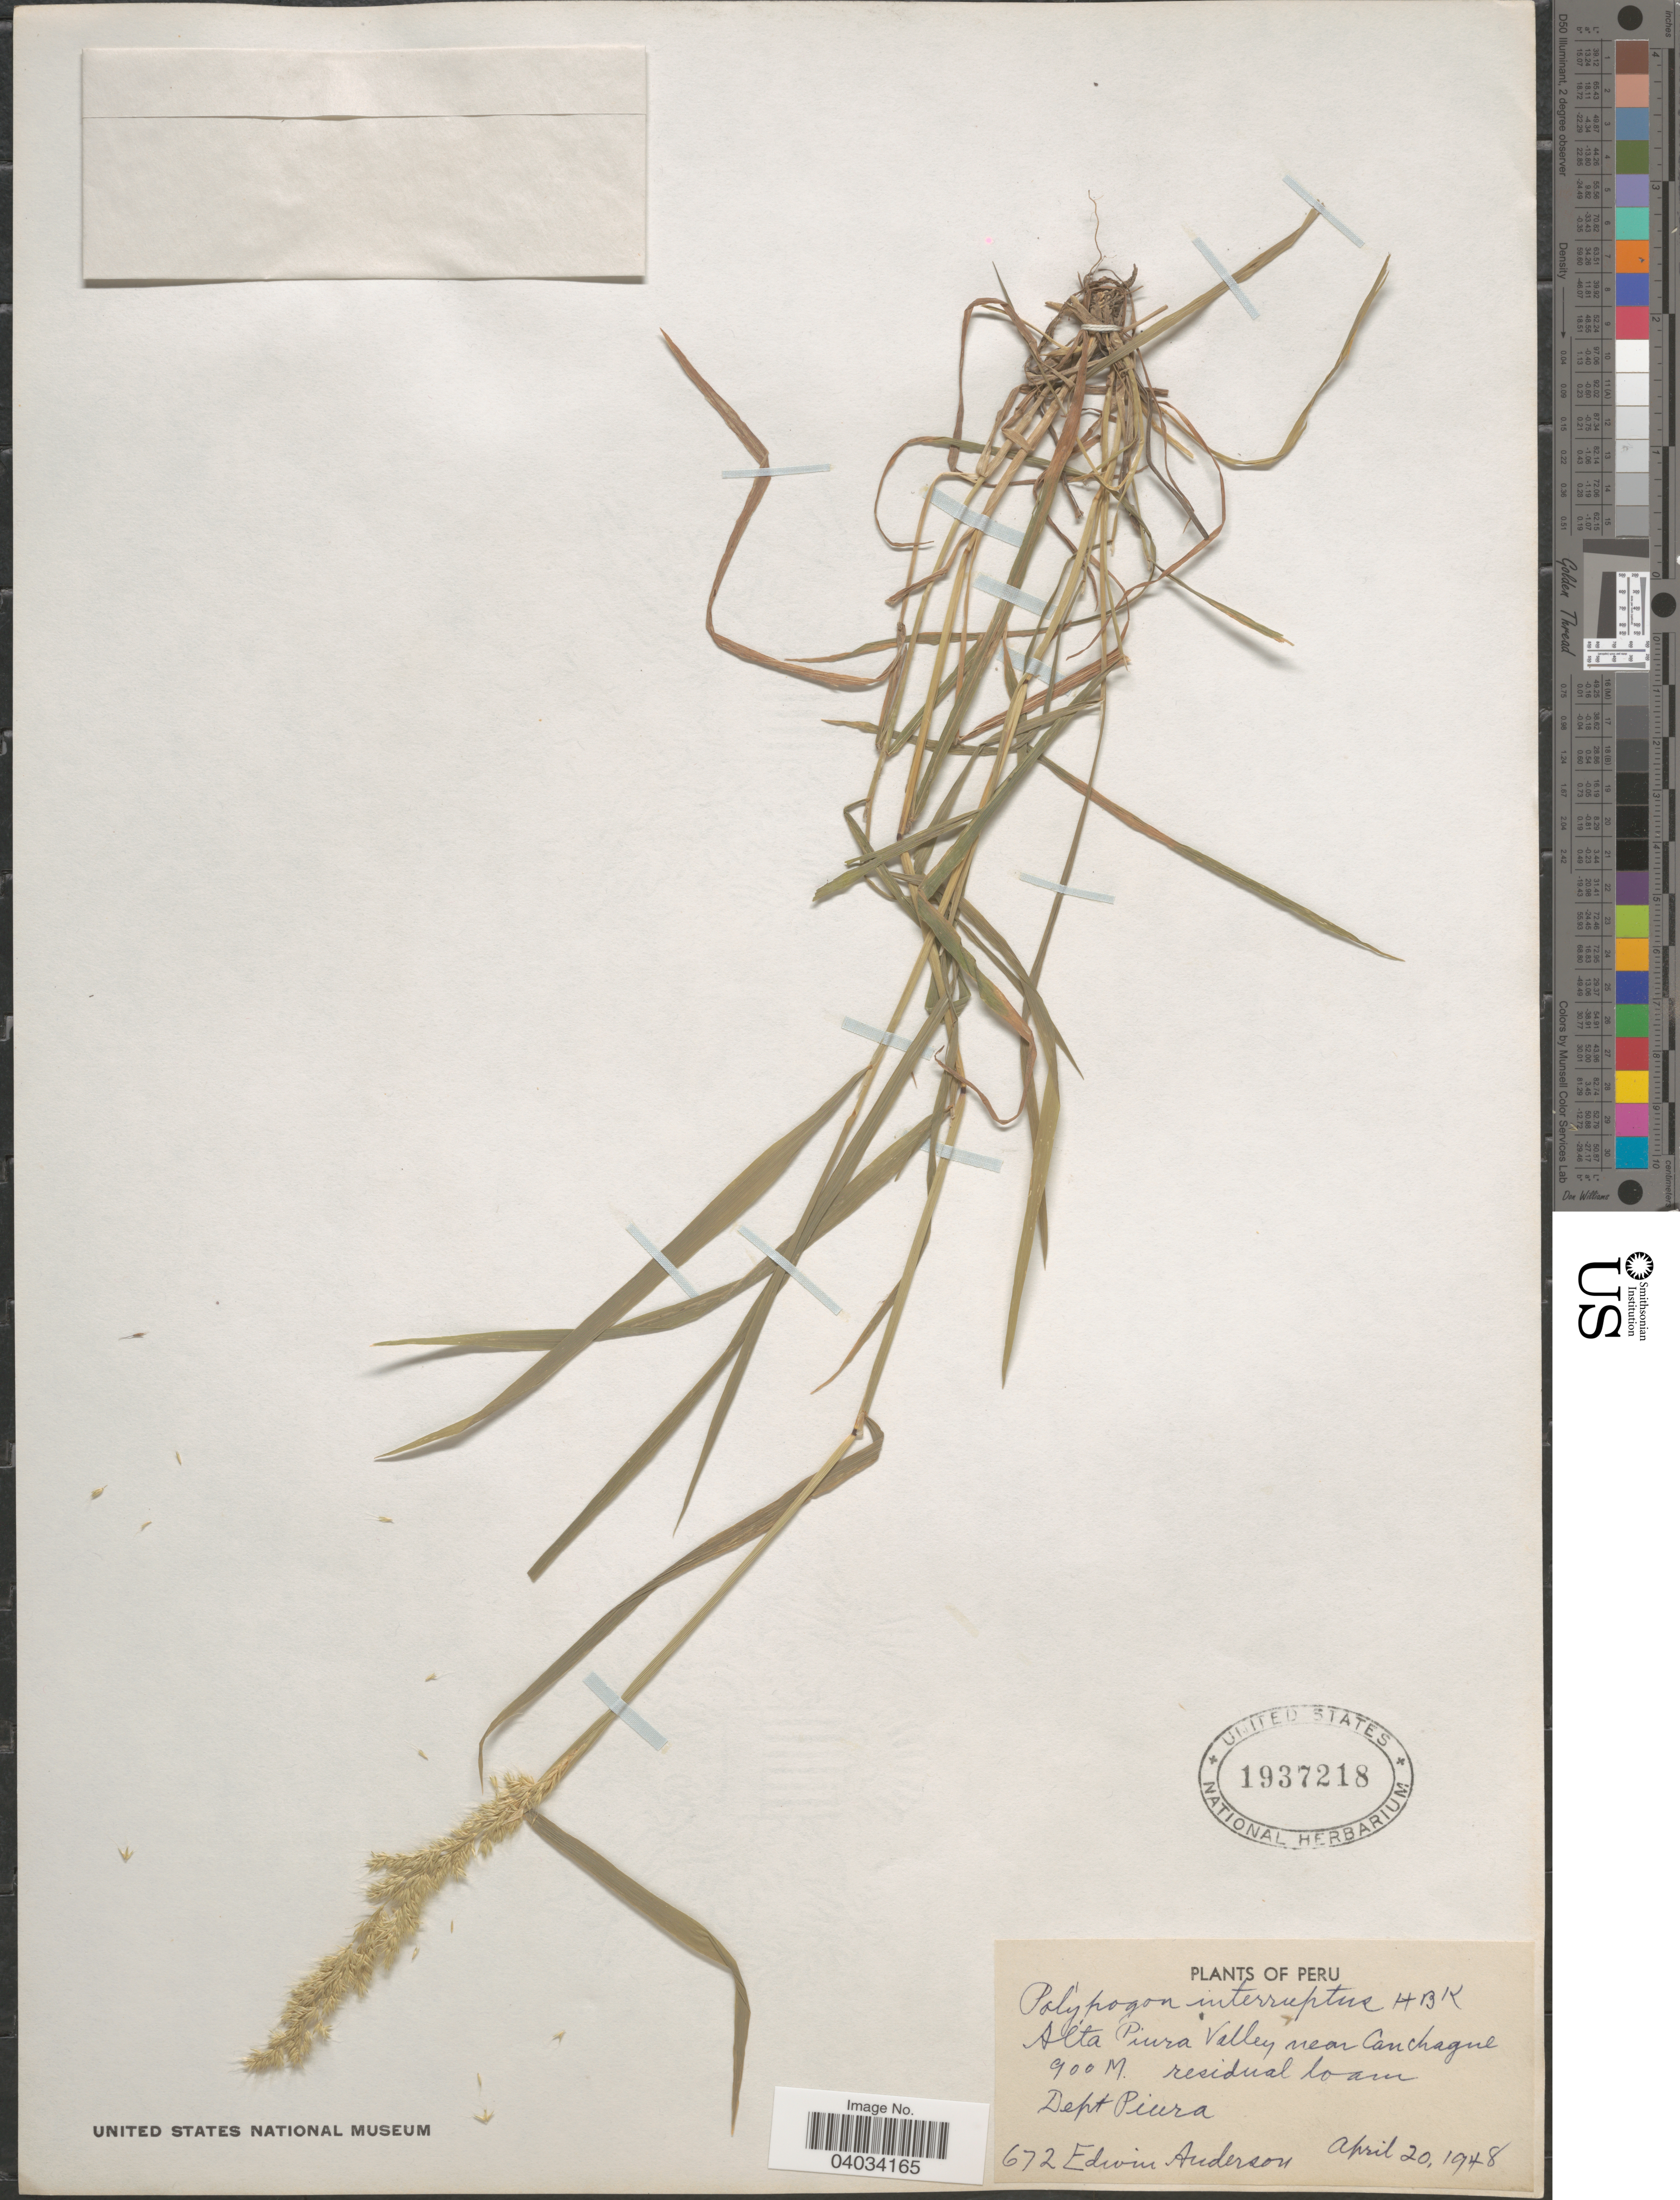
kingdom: Plantae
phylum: Tracheophyta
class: Liliopsida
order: Poales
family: Poaceae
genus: Polypogon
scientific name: Polypogon interruptus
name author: Kunth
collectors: E. Anderson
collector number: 672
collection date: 1948-04-20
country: Peru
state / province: Piura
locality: Alta Piura Valley near Canchagne. Dept Piura.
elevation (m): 900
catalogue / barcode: US 1937218